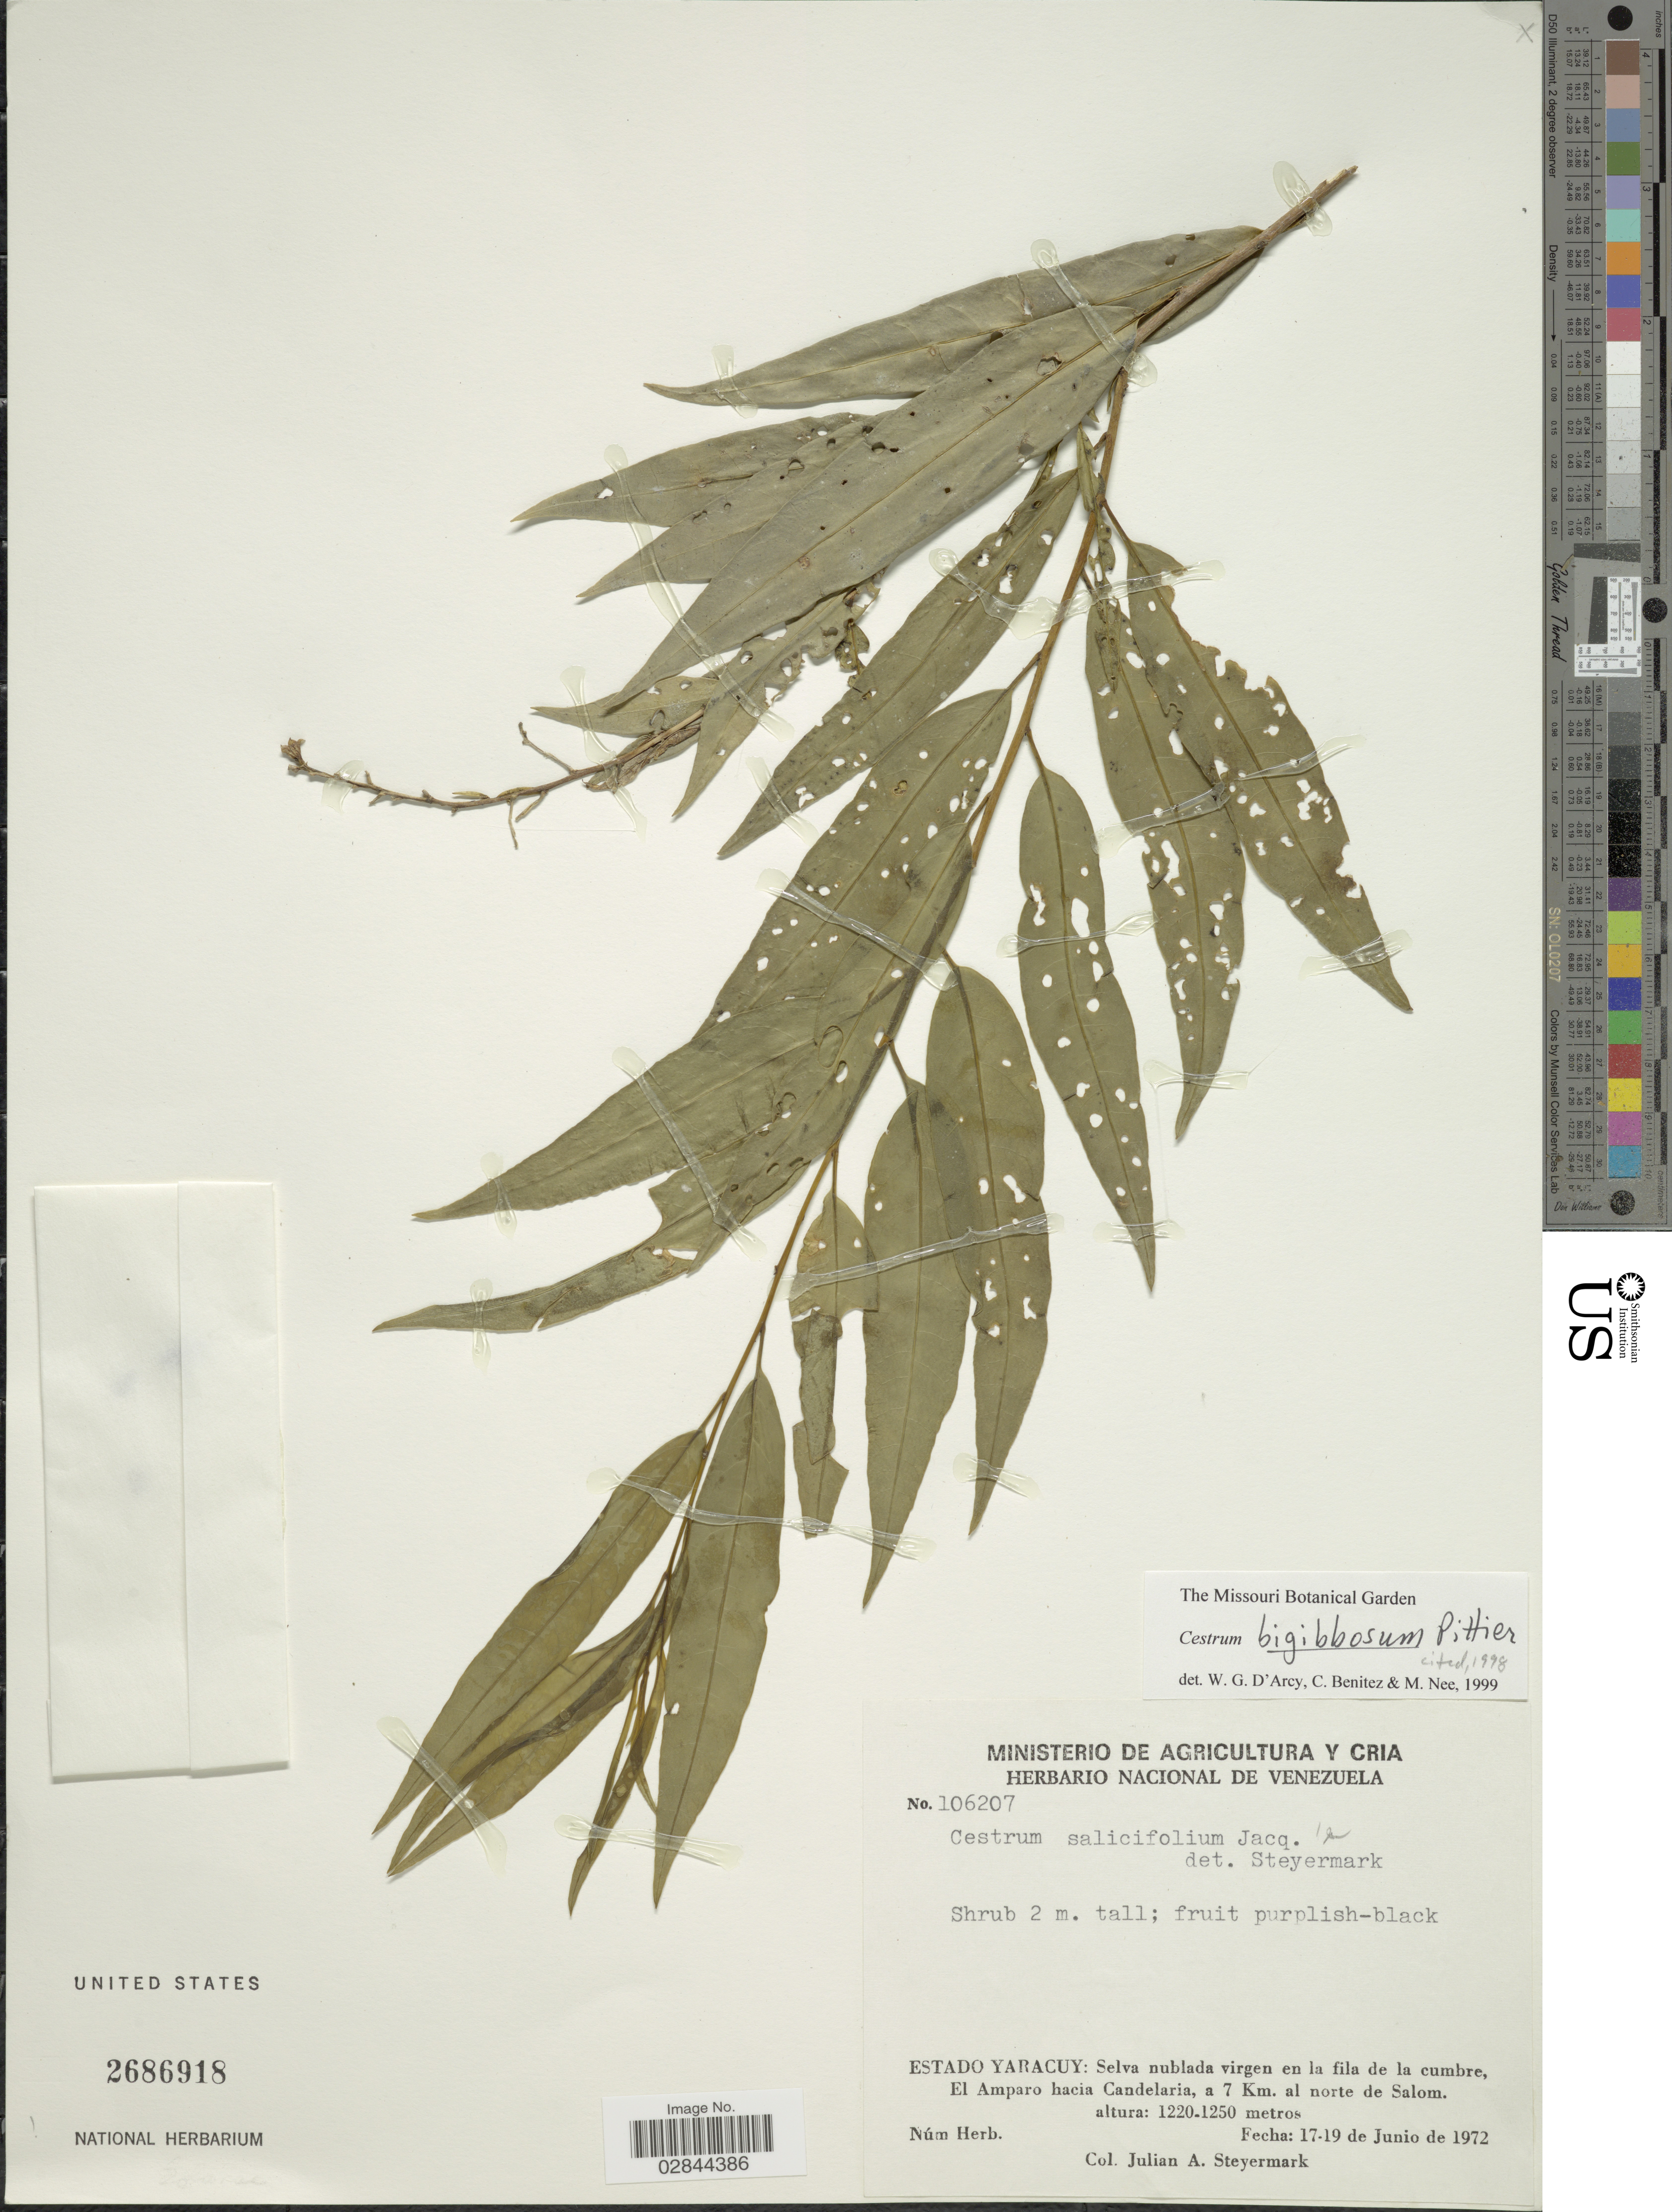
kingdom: Plantae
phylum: Tracheophyta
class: Magnoliopsida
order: Solanales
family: Solanaceae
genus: Cestrum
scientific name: Cestrum bigibbosum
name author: Pittier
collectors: J. Steyermark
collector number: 106207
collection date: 1972-06-17/1972-06-19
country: Venezuela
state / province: Yaracuy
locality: Selva nublada virgen en la fila de la cumbre, El Amparo hacia Candelaria, a 7 Km. al norte de Salom.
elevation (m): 1220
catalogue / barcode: US 2686918